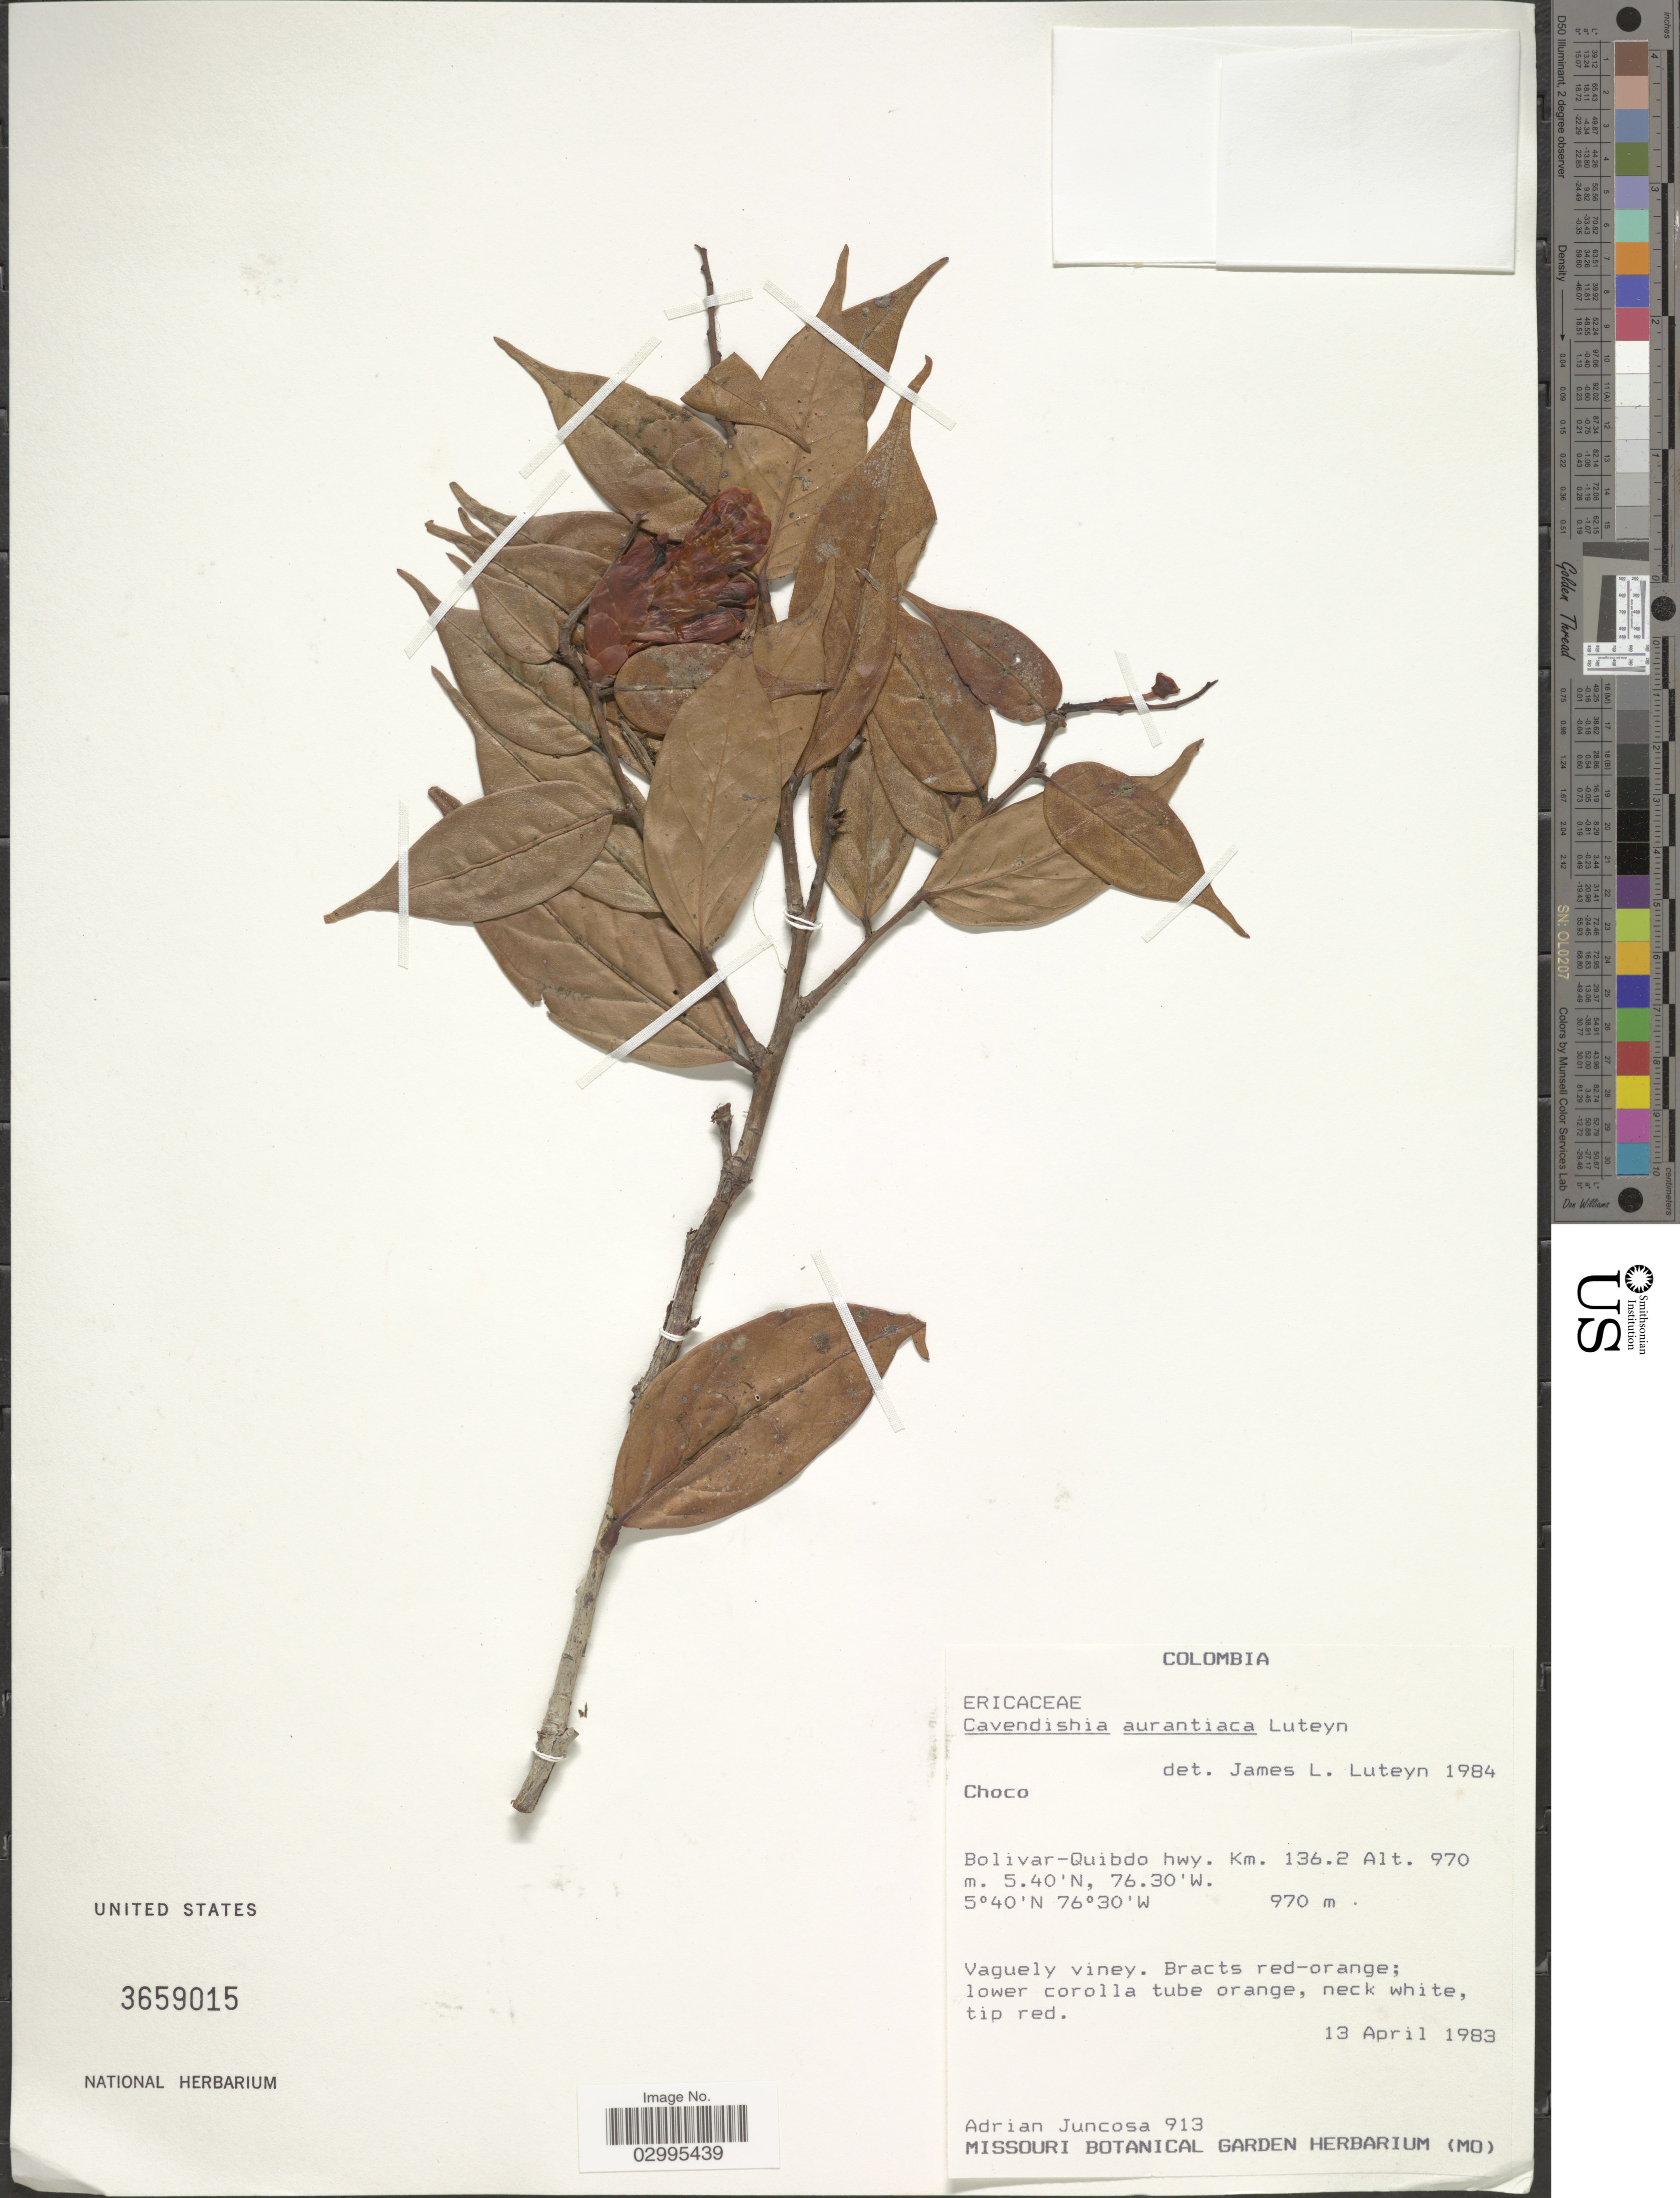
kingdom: Plantae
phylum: Tracheophyta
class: Magnoliopsida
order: Ericales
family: Ericaceae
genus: Cavendishia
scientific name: Cavendishia aurantiaca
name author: Luteyn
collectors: A. Juncosa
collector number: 913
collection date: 1983-04-13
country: Colombia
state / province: Chocó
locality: Bolivar-Quibdo hwy. Km. 136.2.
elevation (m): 970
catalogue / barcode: US 3659015